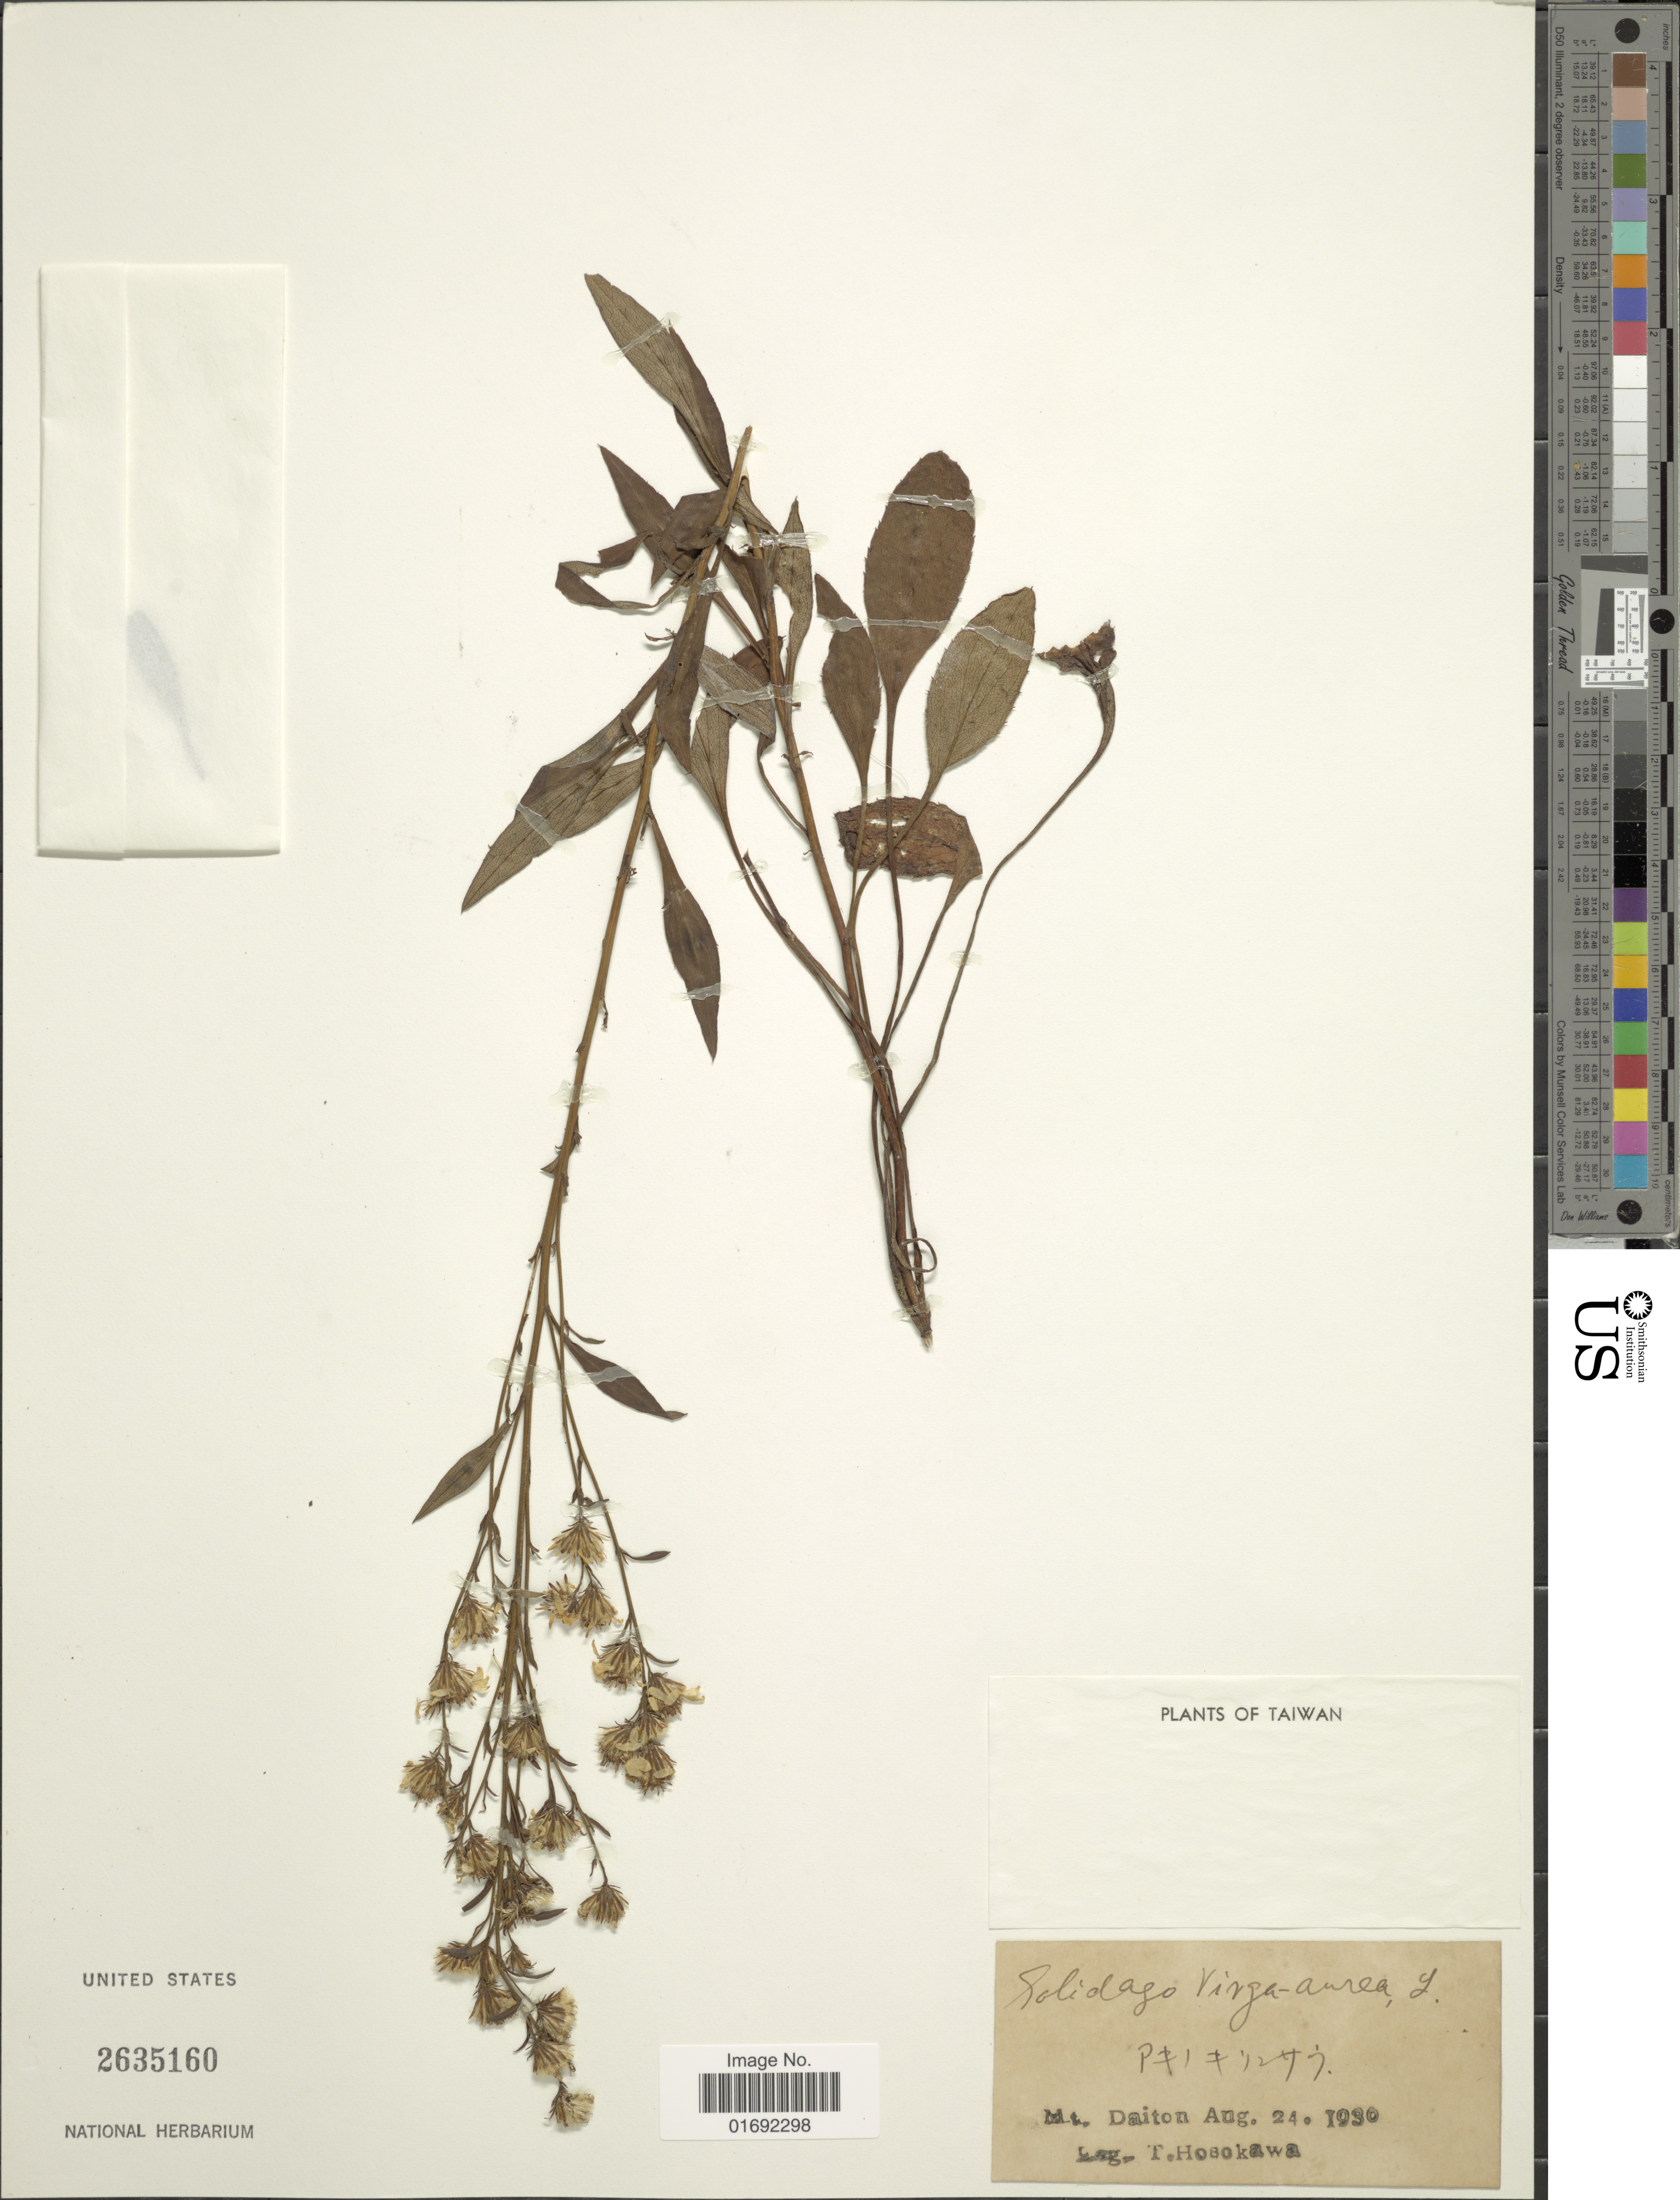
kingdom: Plantae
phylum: Tracheophyta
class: Magnoliopsida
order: Asterales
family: Asteraceae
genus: Solidago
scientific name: Solidago virgaurea var. asiatica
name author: Nakai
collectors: T. Hosokawa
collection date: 1930-08-24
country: Taiwan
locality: Mt. Daiton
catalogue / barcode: US 2635160